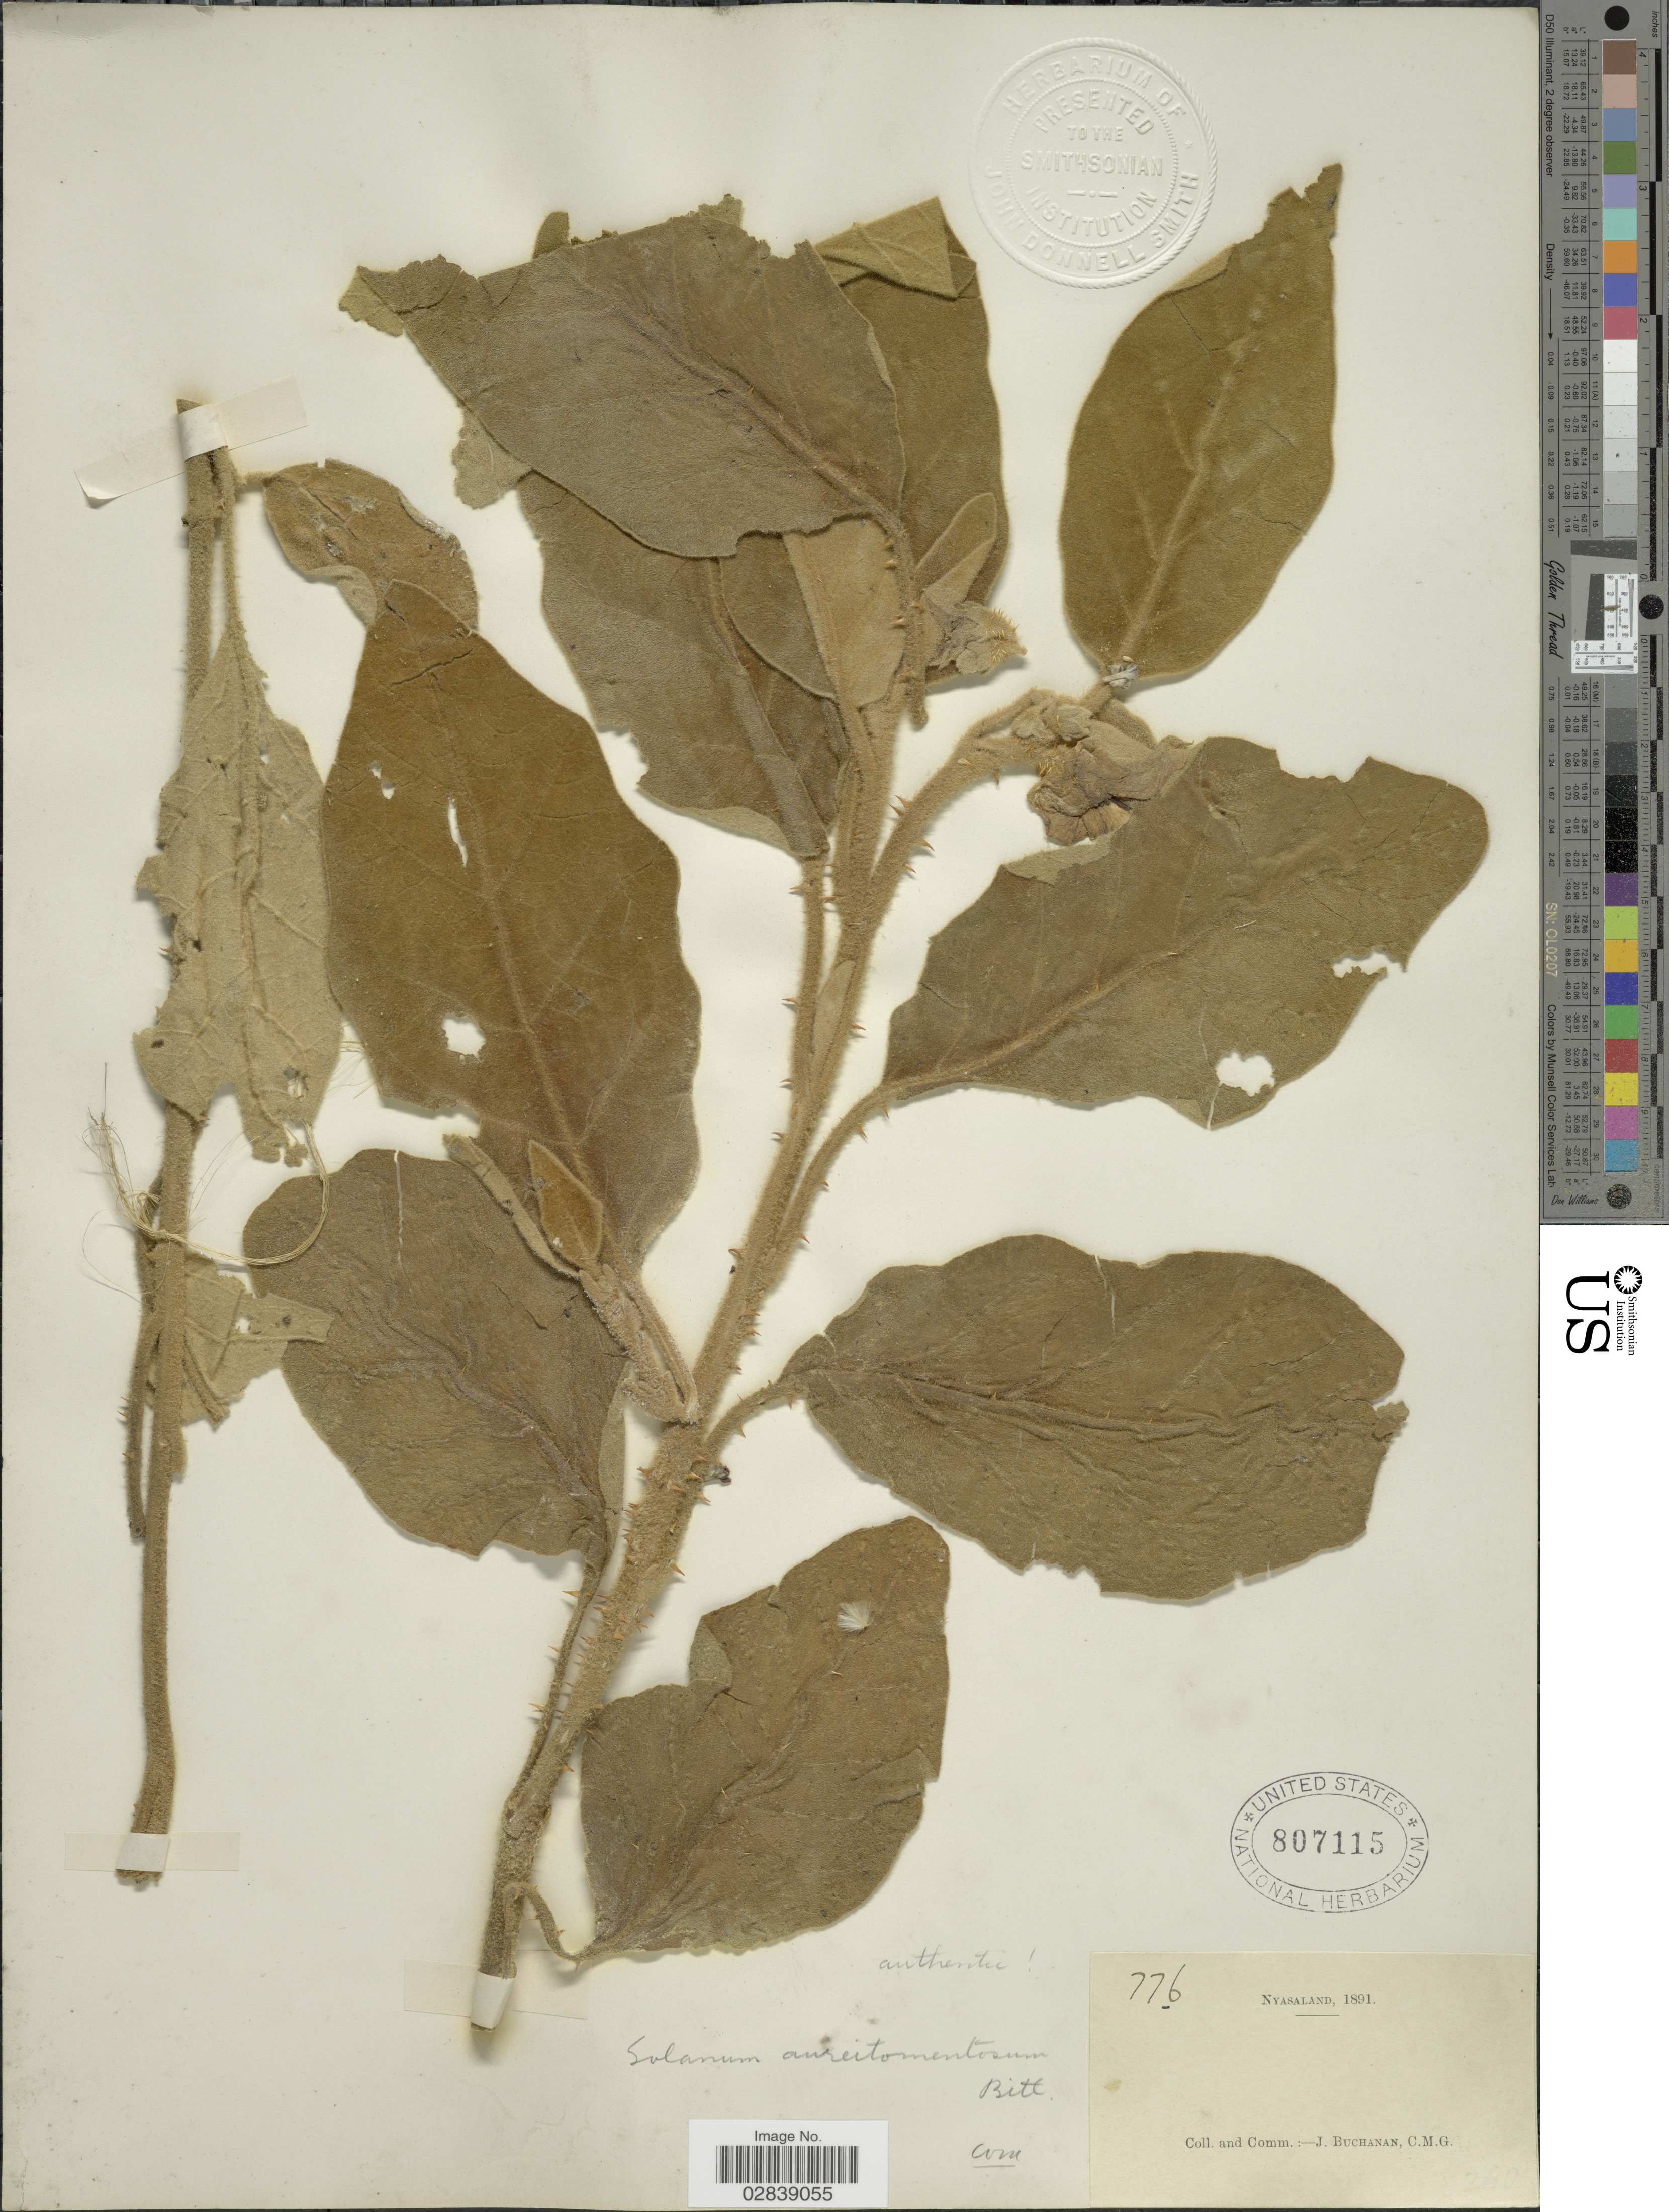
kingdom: Plantae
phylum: Tracheophyta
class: Magnoliopsida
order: Solanales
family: Solanaceae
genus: Solanum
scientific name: Solanum aureitomentosum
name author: Bitter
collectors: J. Buchanan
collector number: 776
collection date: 1891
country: Malawi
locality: Nyasaland.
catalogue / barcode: US 807115